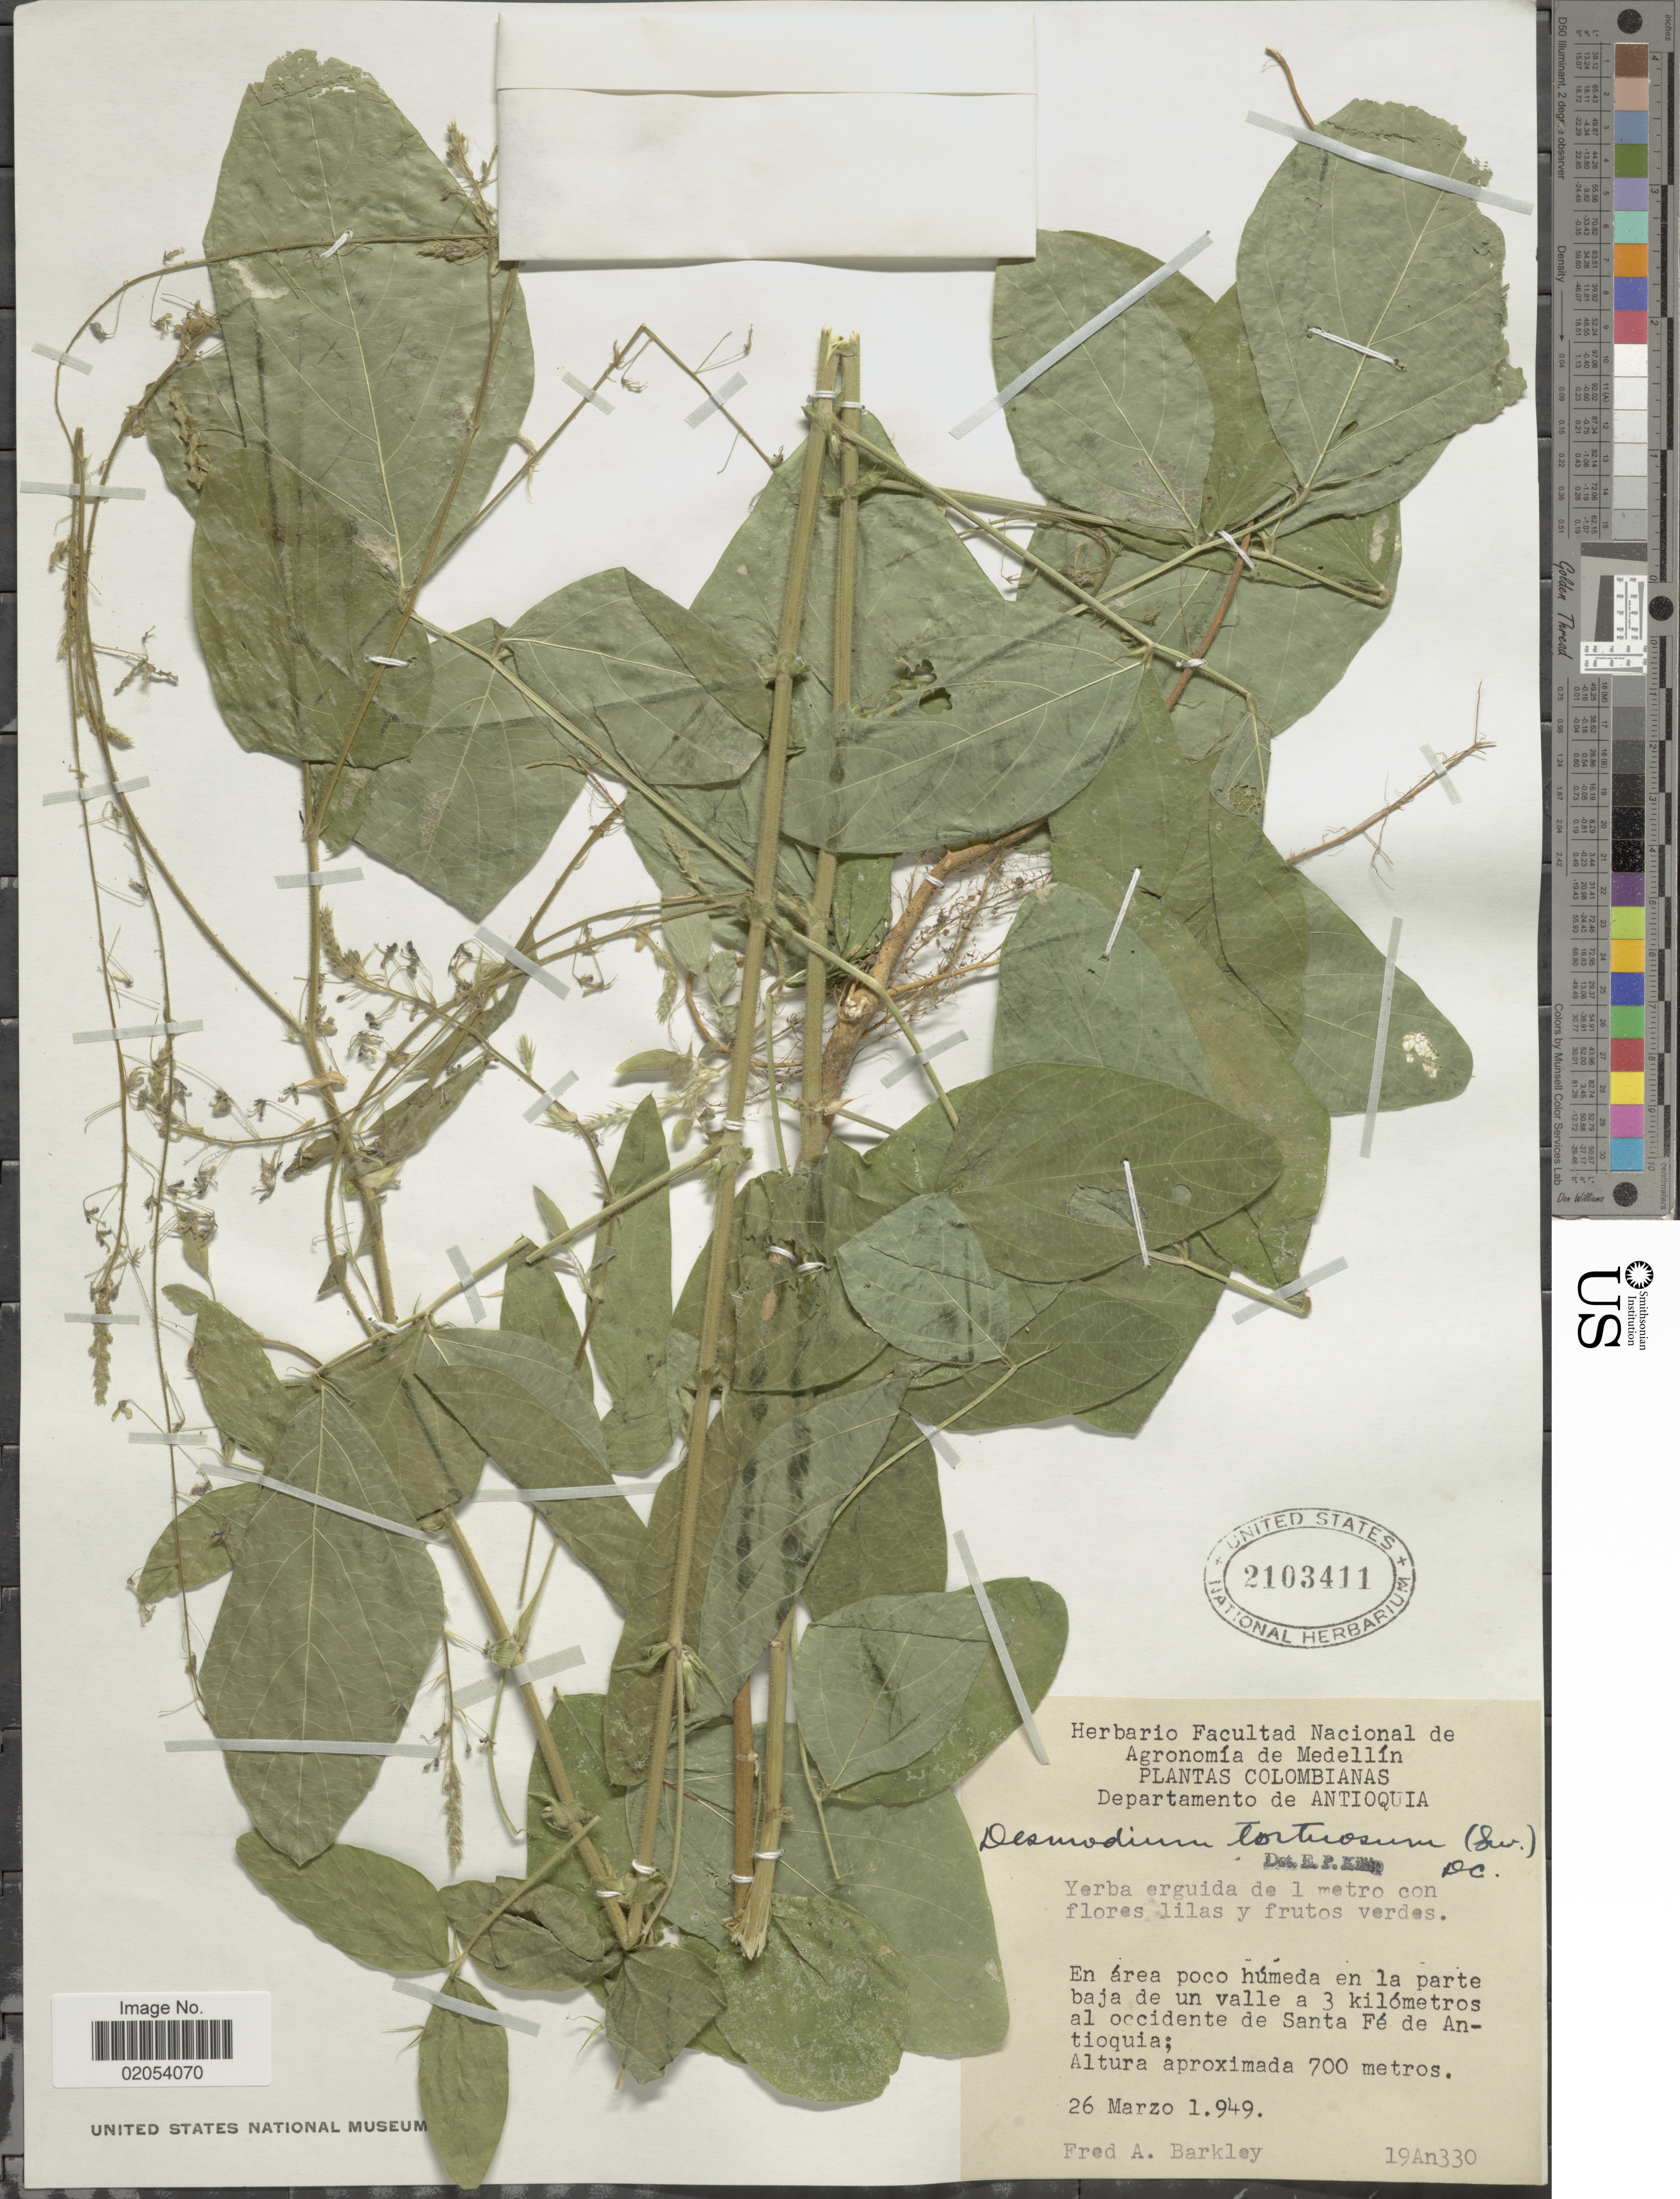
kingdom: Plantae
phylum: Tracheophyta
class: Magnoliopsida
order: Fabales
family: Fabaceae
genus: Desmodium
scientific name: Desmodium tortuosum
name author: (Sw.) DC.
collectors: F. A. Barkley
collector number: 19An330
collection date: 1949-03-26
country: Colombia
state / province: Antioquia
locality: En la parte baja de un valle a 3 kilometros al occidente de Santa Fe de Antioquia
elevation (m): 700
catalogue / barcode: US 2103411